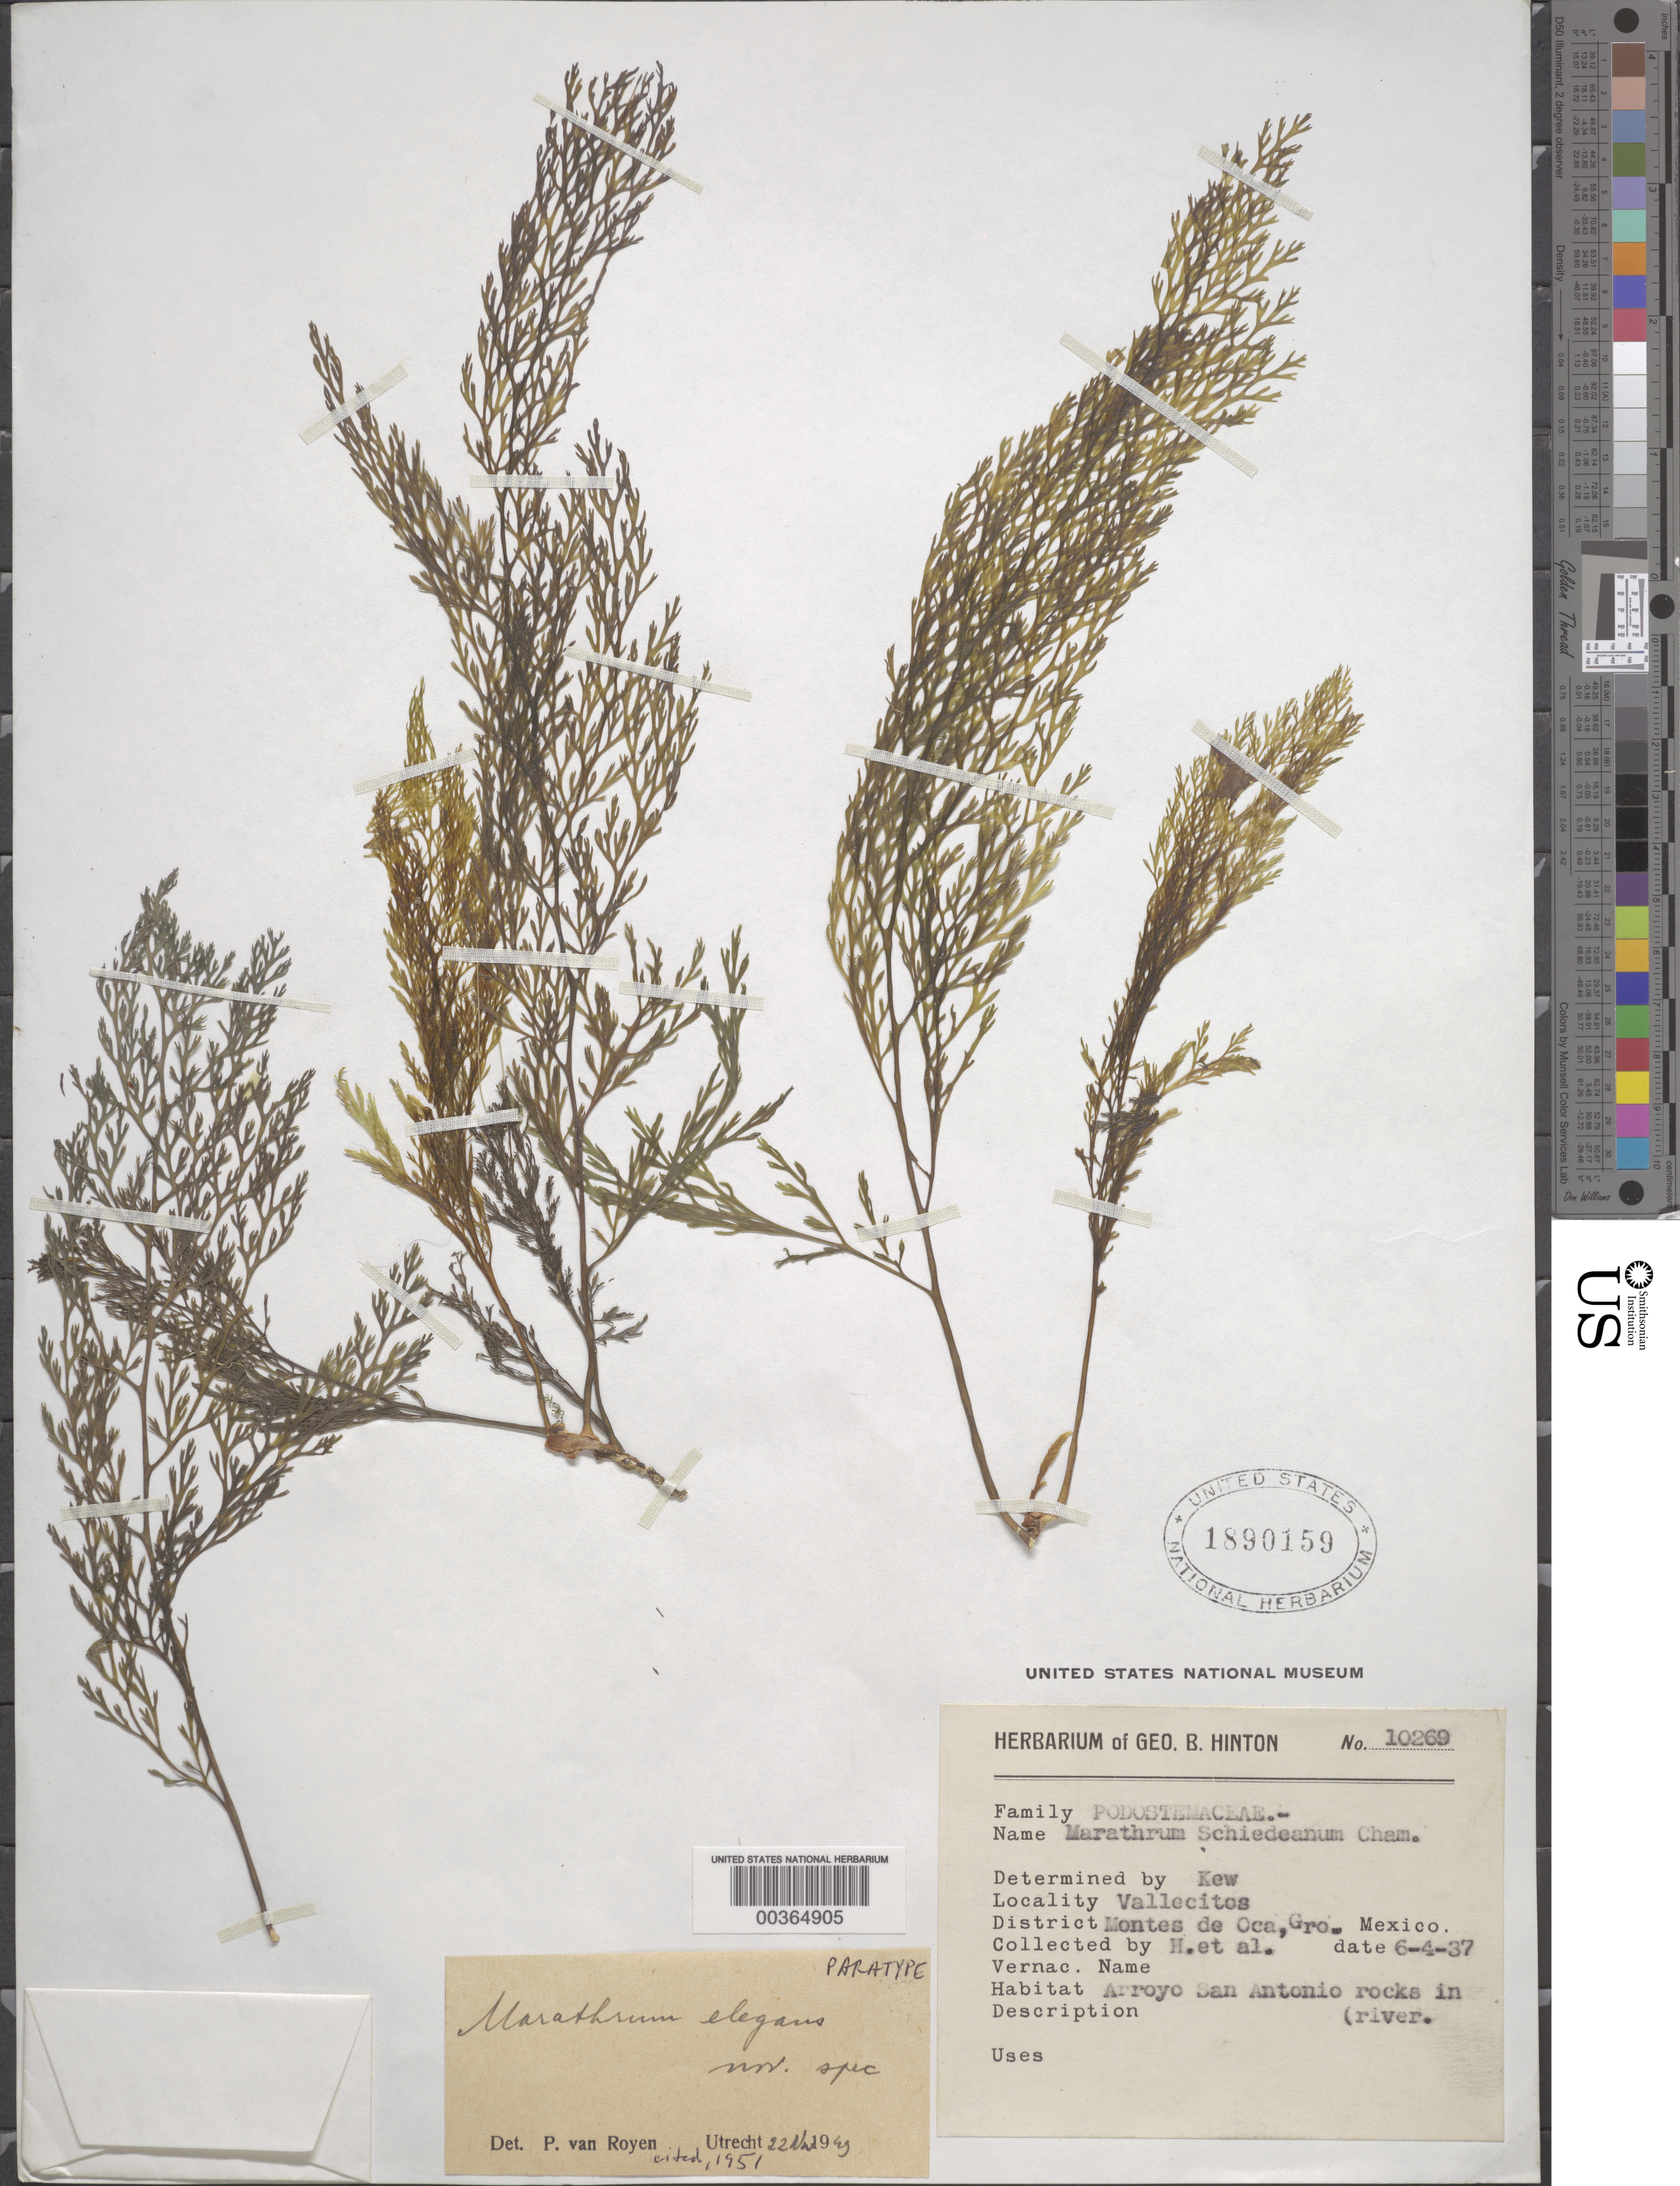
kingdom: Plantae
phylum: Tracheophyta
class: Magnoliopsida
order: Malpighiales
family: Podostemaceae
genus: Marathrum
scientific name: Marathrum elegans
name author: P. Royen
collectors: G. B. Hinton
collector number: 10269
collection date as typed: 06 Apr 1937 or 04 Jun 1937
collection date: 1937-04-06 or 1937-06-04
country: Mexico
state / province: Guerrero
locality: Montes de Oca dist., Vallecitos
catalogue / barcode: US 1890159